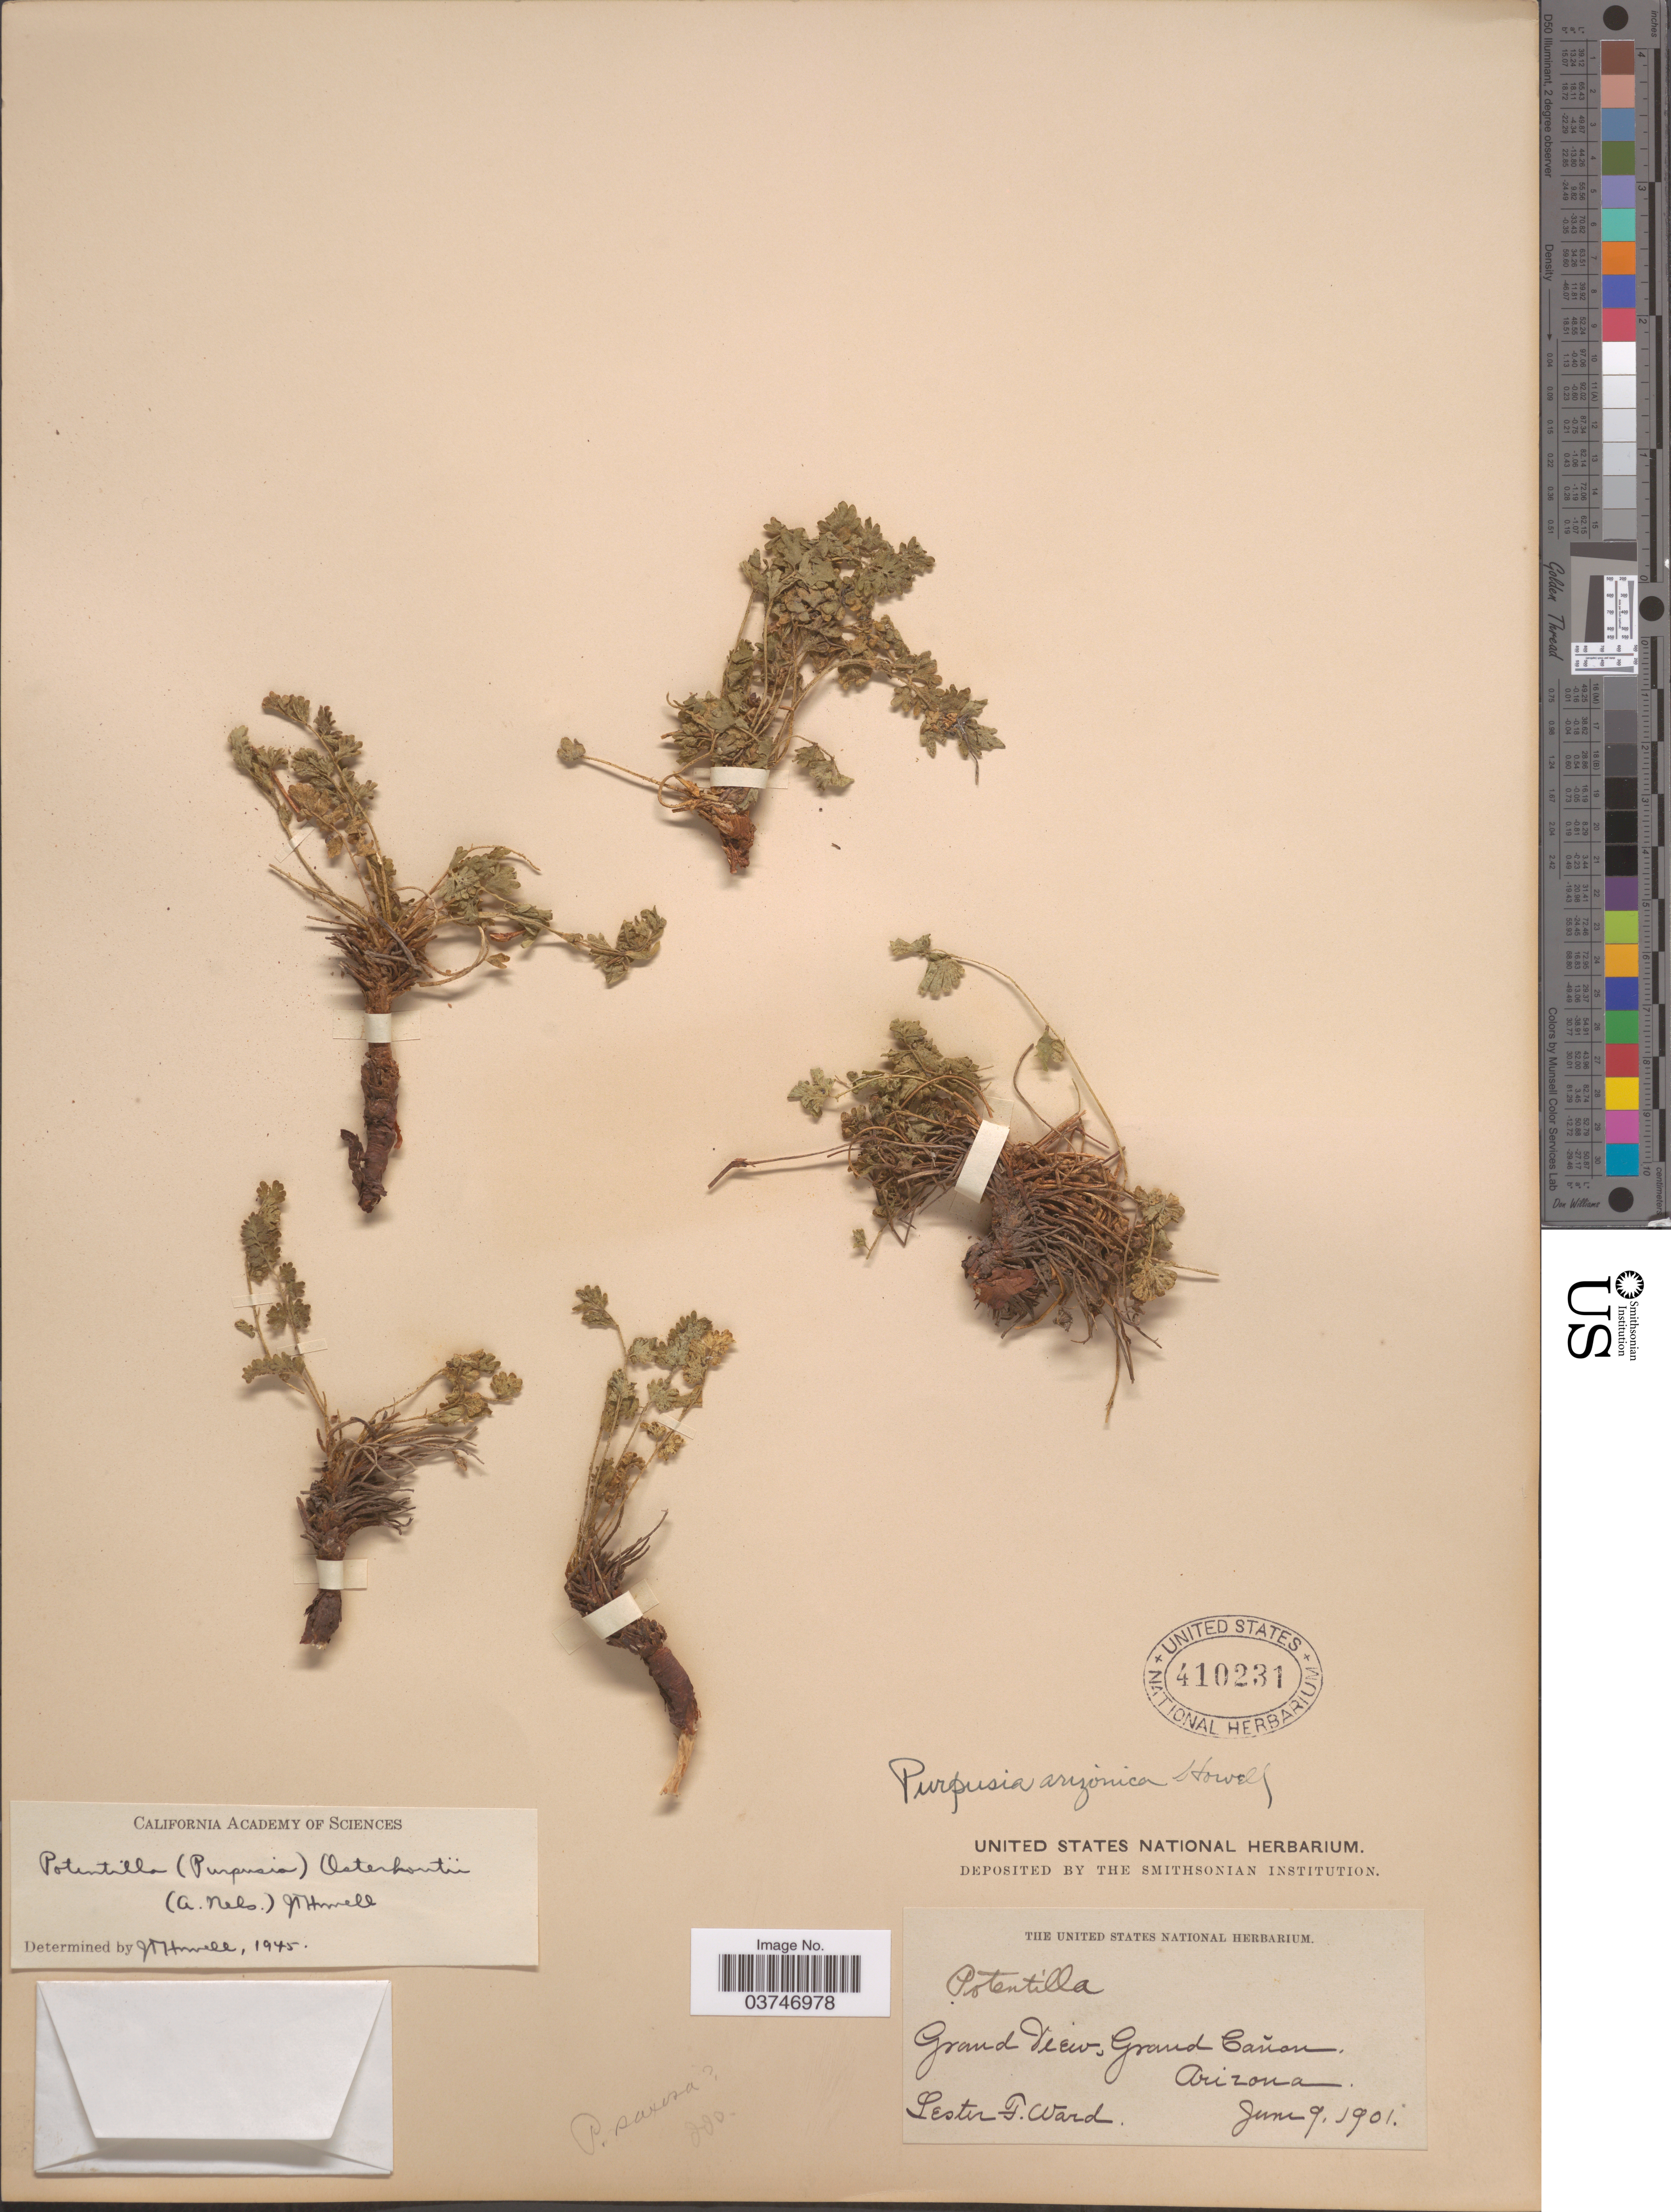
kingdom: Plantae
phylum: Tracheophyta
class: Magnoliopsida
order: Rosales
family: Rosaceae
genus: Potentilla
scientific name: Potentilla osterhoutii var. osterhoutii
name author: (A. Nelson) J.T. Howell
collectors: L. F. Ward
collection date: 1901-06-09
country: United States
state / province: Arizona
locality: Grand View, Grand Cañon.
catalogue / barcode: US 410231